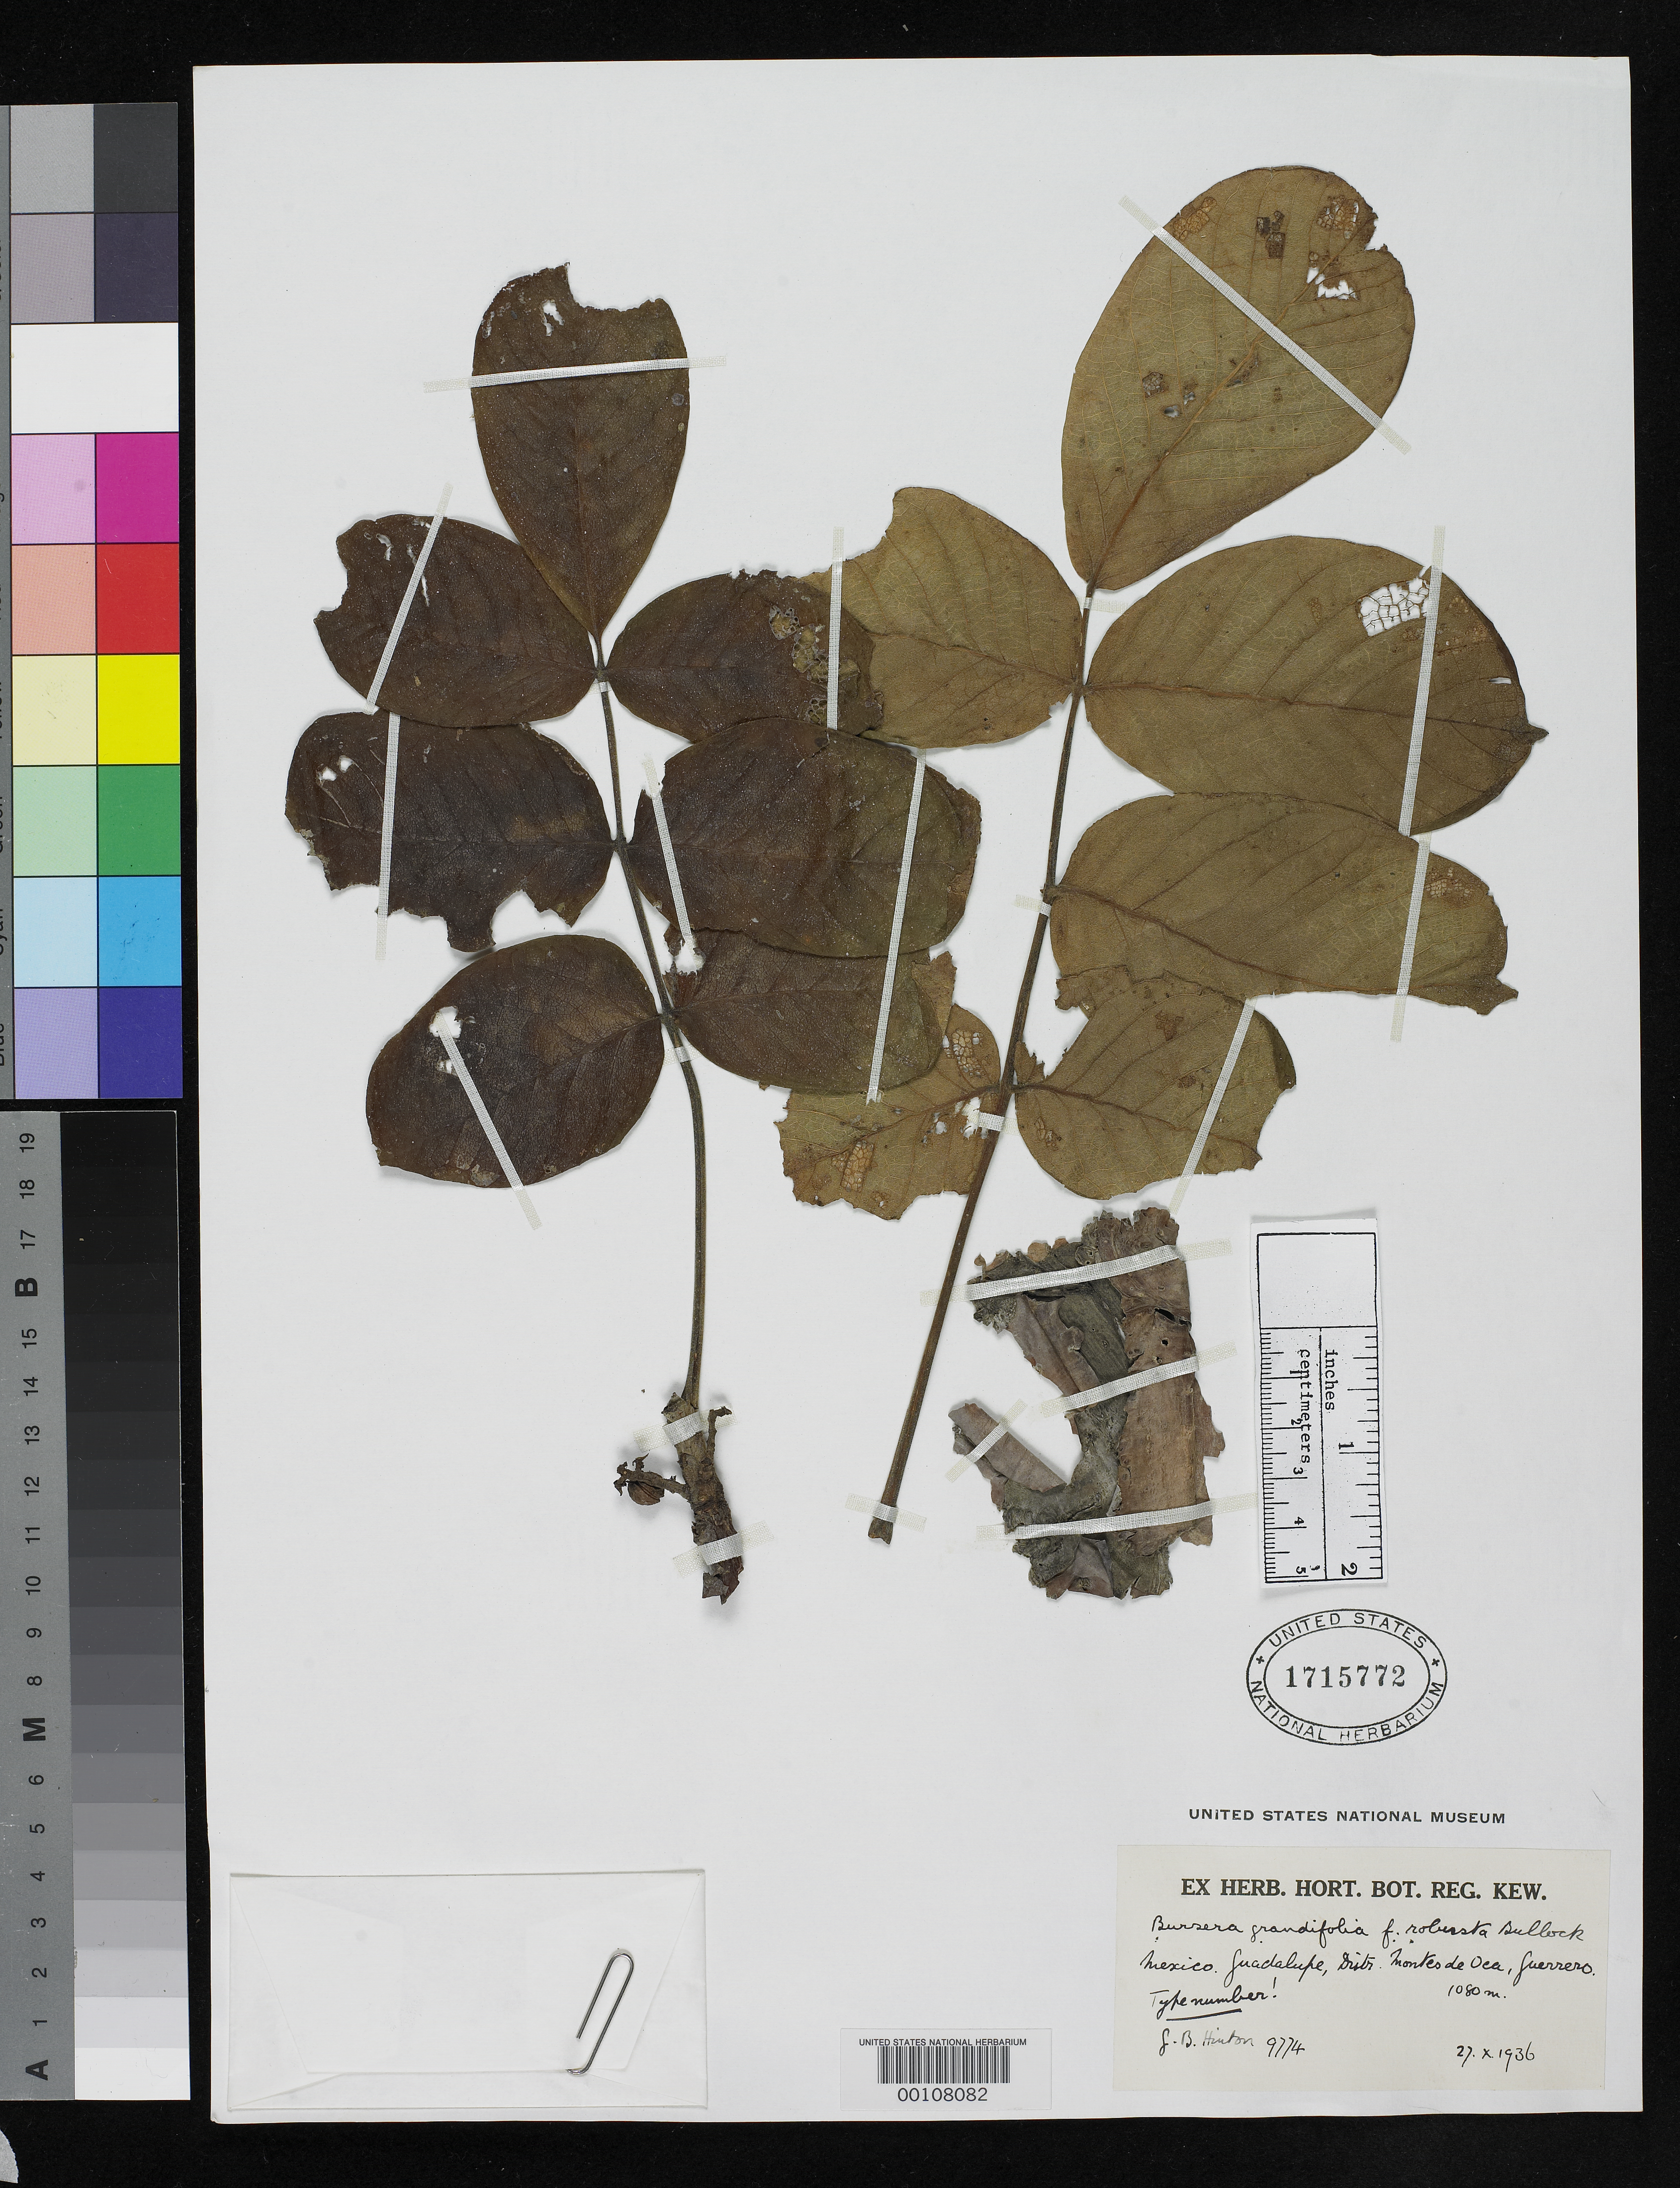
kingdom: Plantae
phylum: Tracheophyta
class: Magnoliopsida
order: Sapindales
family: Burseraceae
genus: Bursera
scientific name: Bursera grandifolia f. robusta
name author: Bullock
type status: Isotype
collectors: G. B. Hinton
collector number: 9774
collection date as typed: Oct 1936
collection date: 1936-10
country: Mexico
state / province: Guerrero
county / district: Montes de Oca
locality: Guadalupe.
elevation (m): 1080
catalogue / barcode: US 1715772